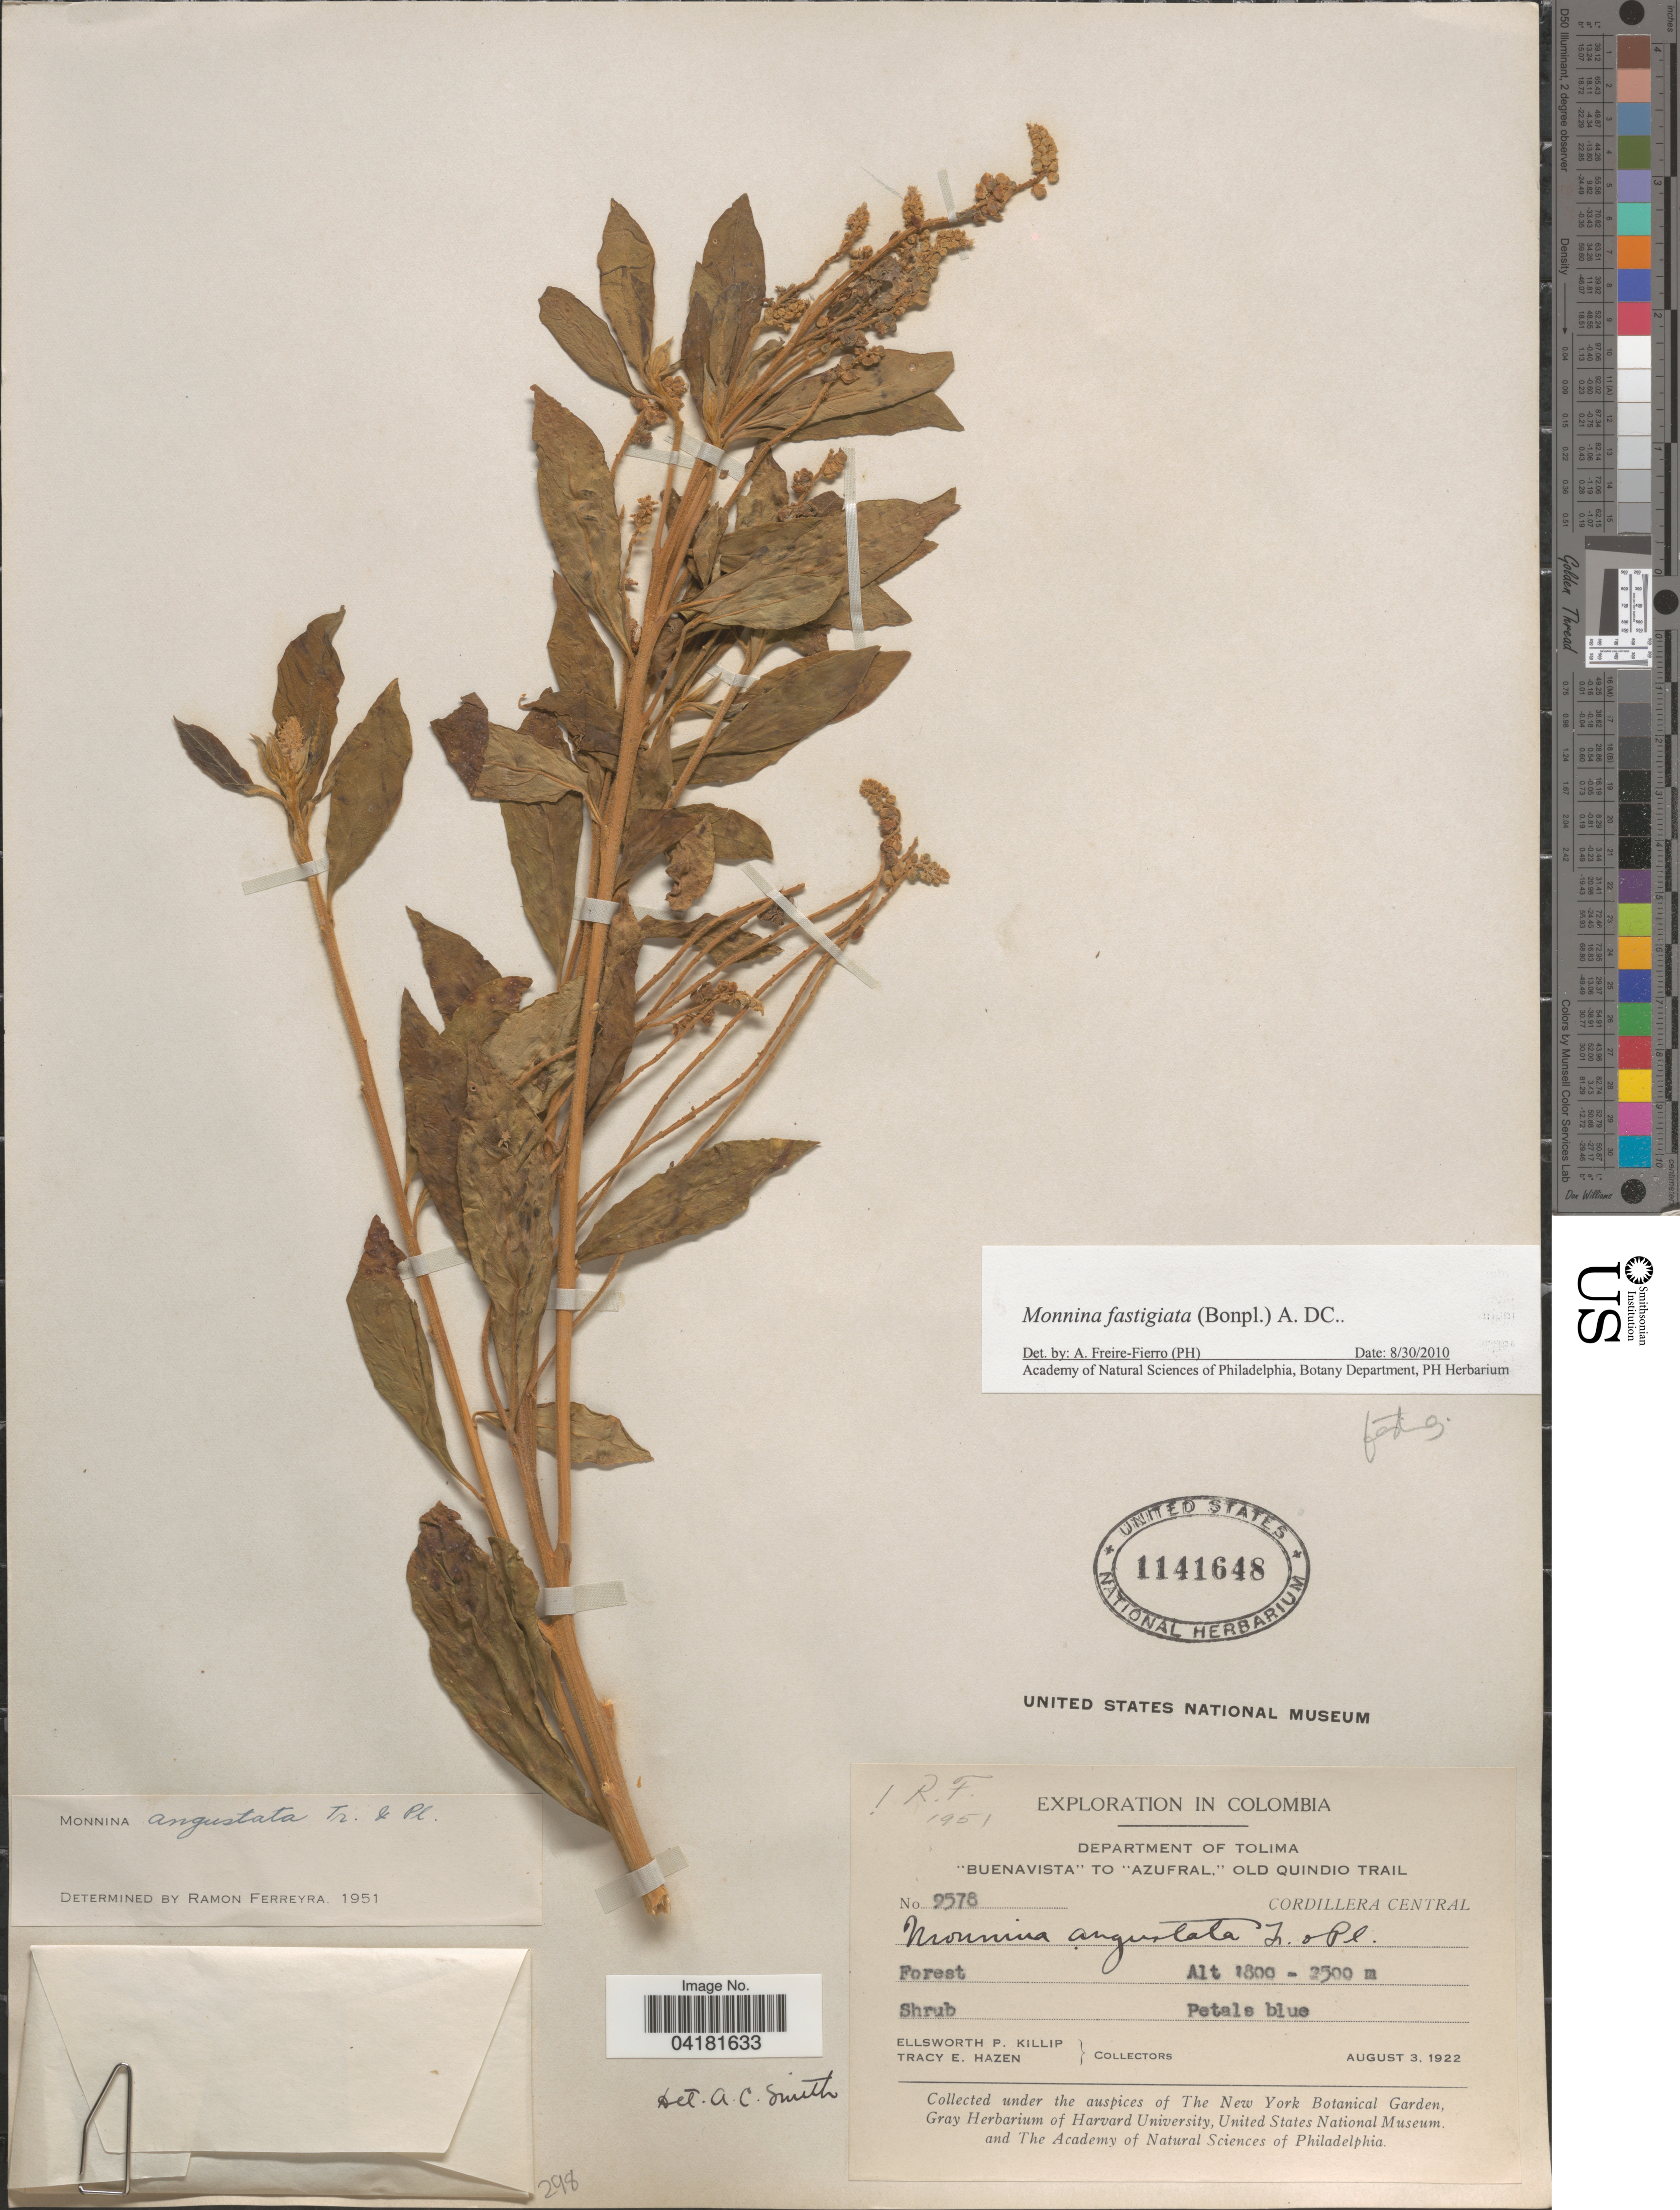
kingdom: Plantae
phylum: Tracheophyta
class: Magnoliopsida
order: Fabales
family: Polygalaceae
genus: Monnina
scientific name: Monnina fastigiata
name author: (Bonpl.) DC.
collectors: E. P. Killip & T. E. Hazen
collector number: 9578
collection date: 1922-08-03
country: Colombia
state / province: Tolima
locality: Exploration in Colombia. Department of Tolima. "Buenavista" to "Azufral." Old Quindio Trail. Cordillera Central.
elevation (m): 1800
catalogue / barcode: US 1141648